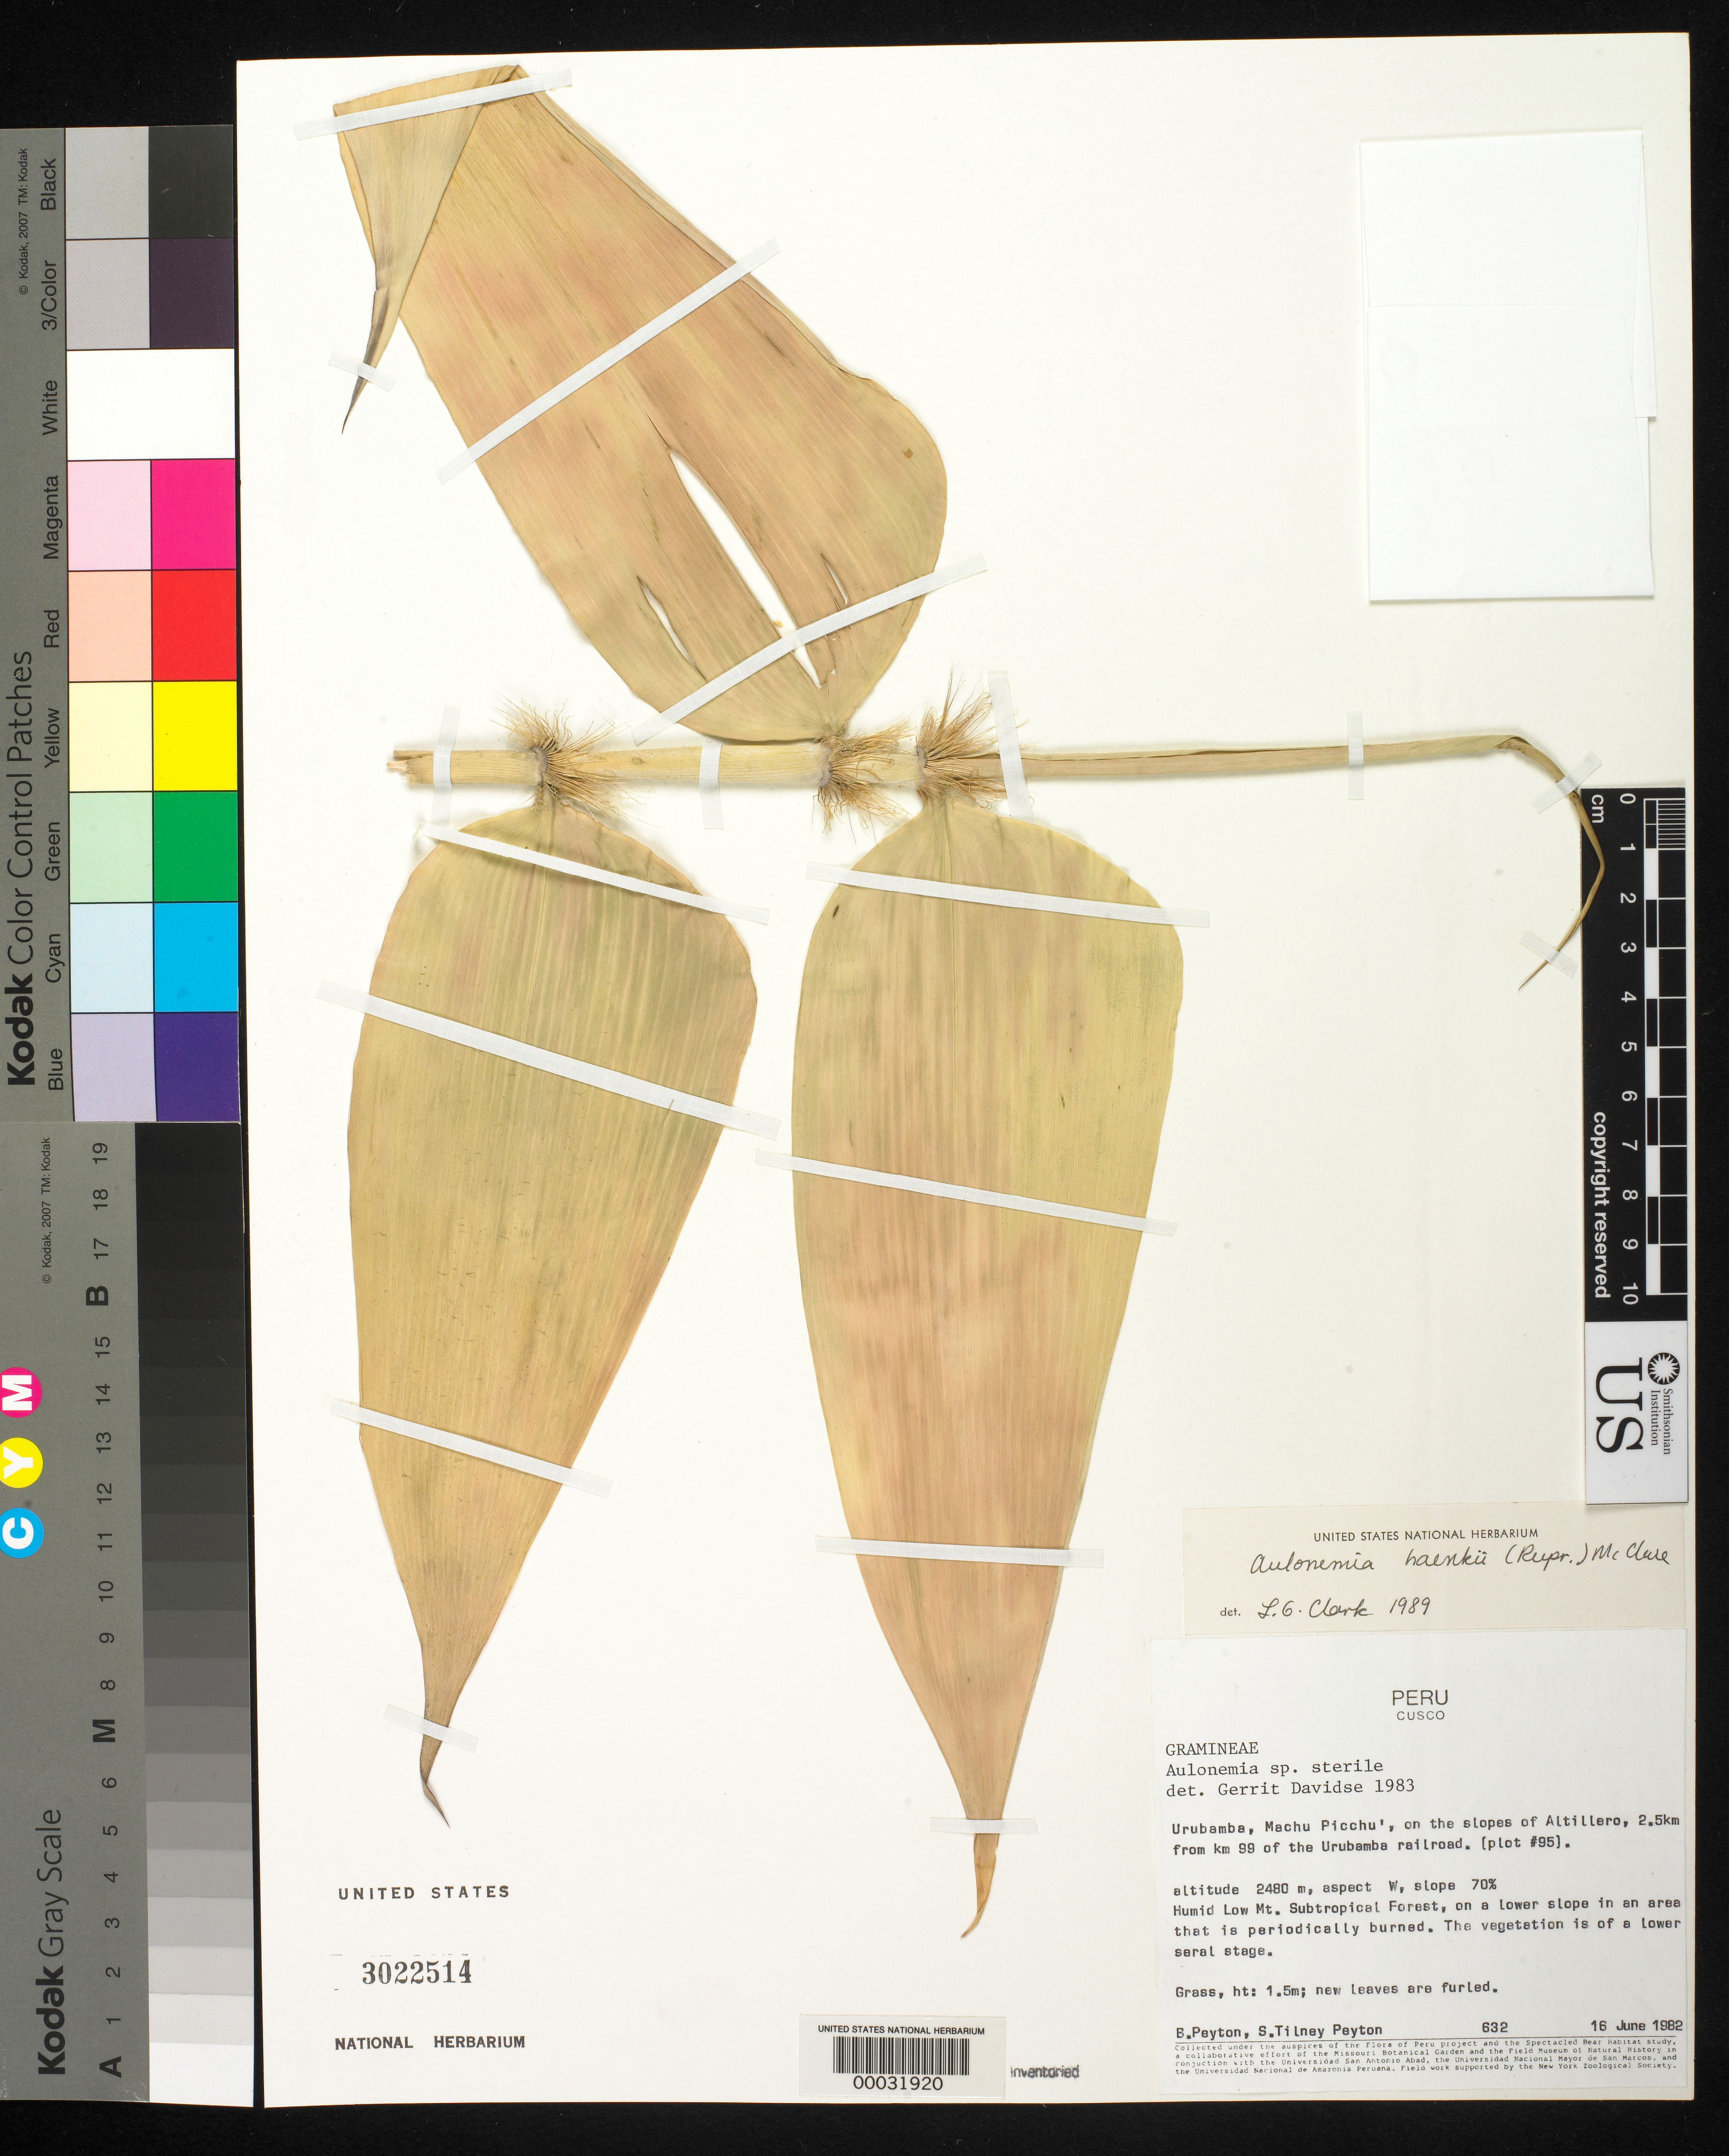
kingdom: Plantae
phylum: Tracheophyta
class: Liliopsida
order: Poales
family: Poaceae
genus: Aulonemia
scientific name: Aulonemia haenkei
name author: (Rupr.) McClure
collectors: B. Peyton & S. Peyton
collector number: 632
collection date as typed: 16 Jun 198-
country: Peru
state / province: Cusco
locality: Urubamba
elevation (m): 2480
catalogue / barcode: US 3022514